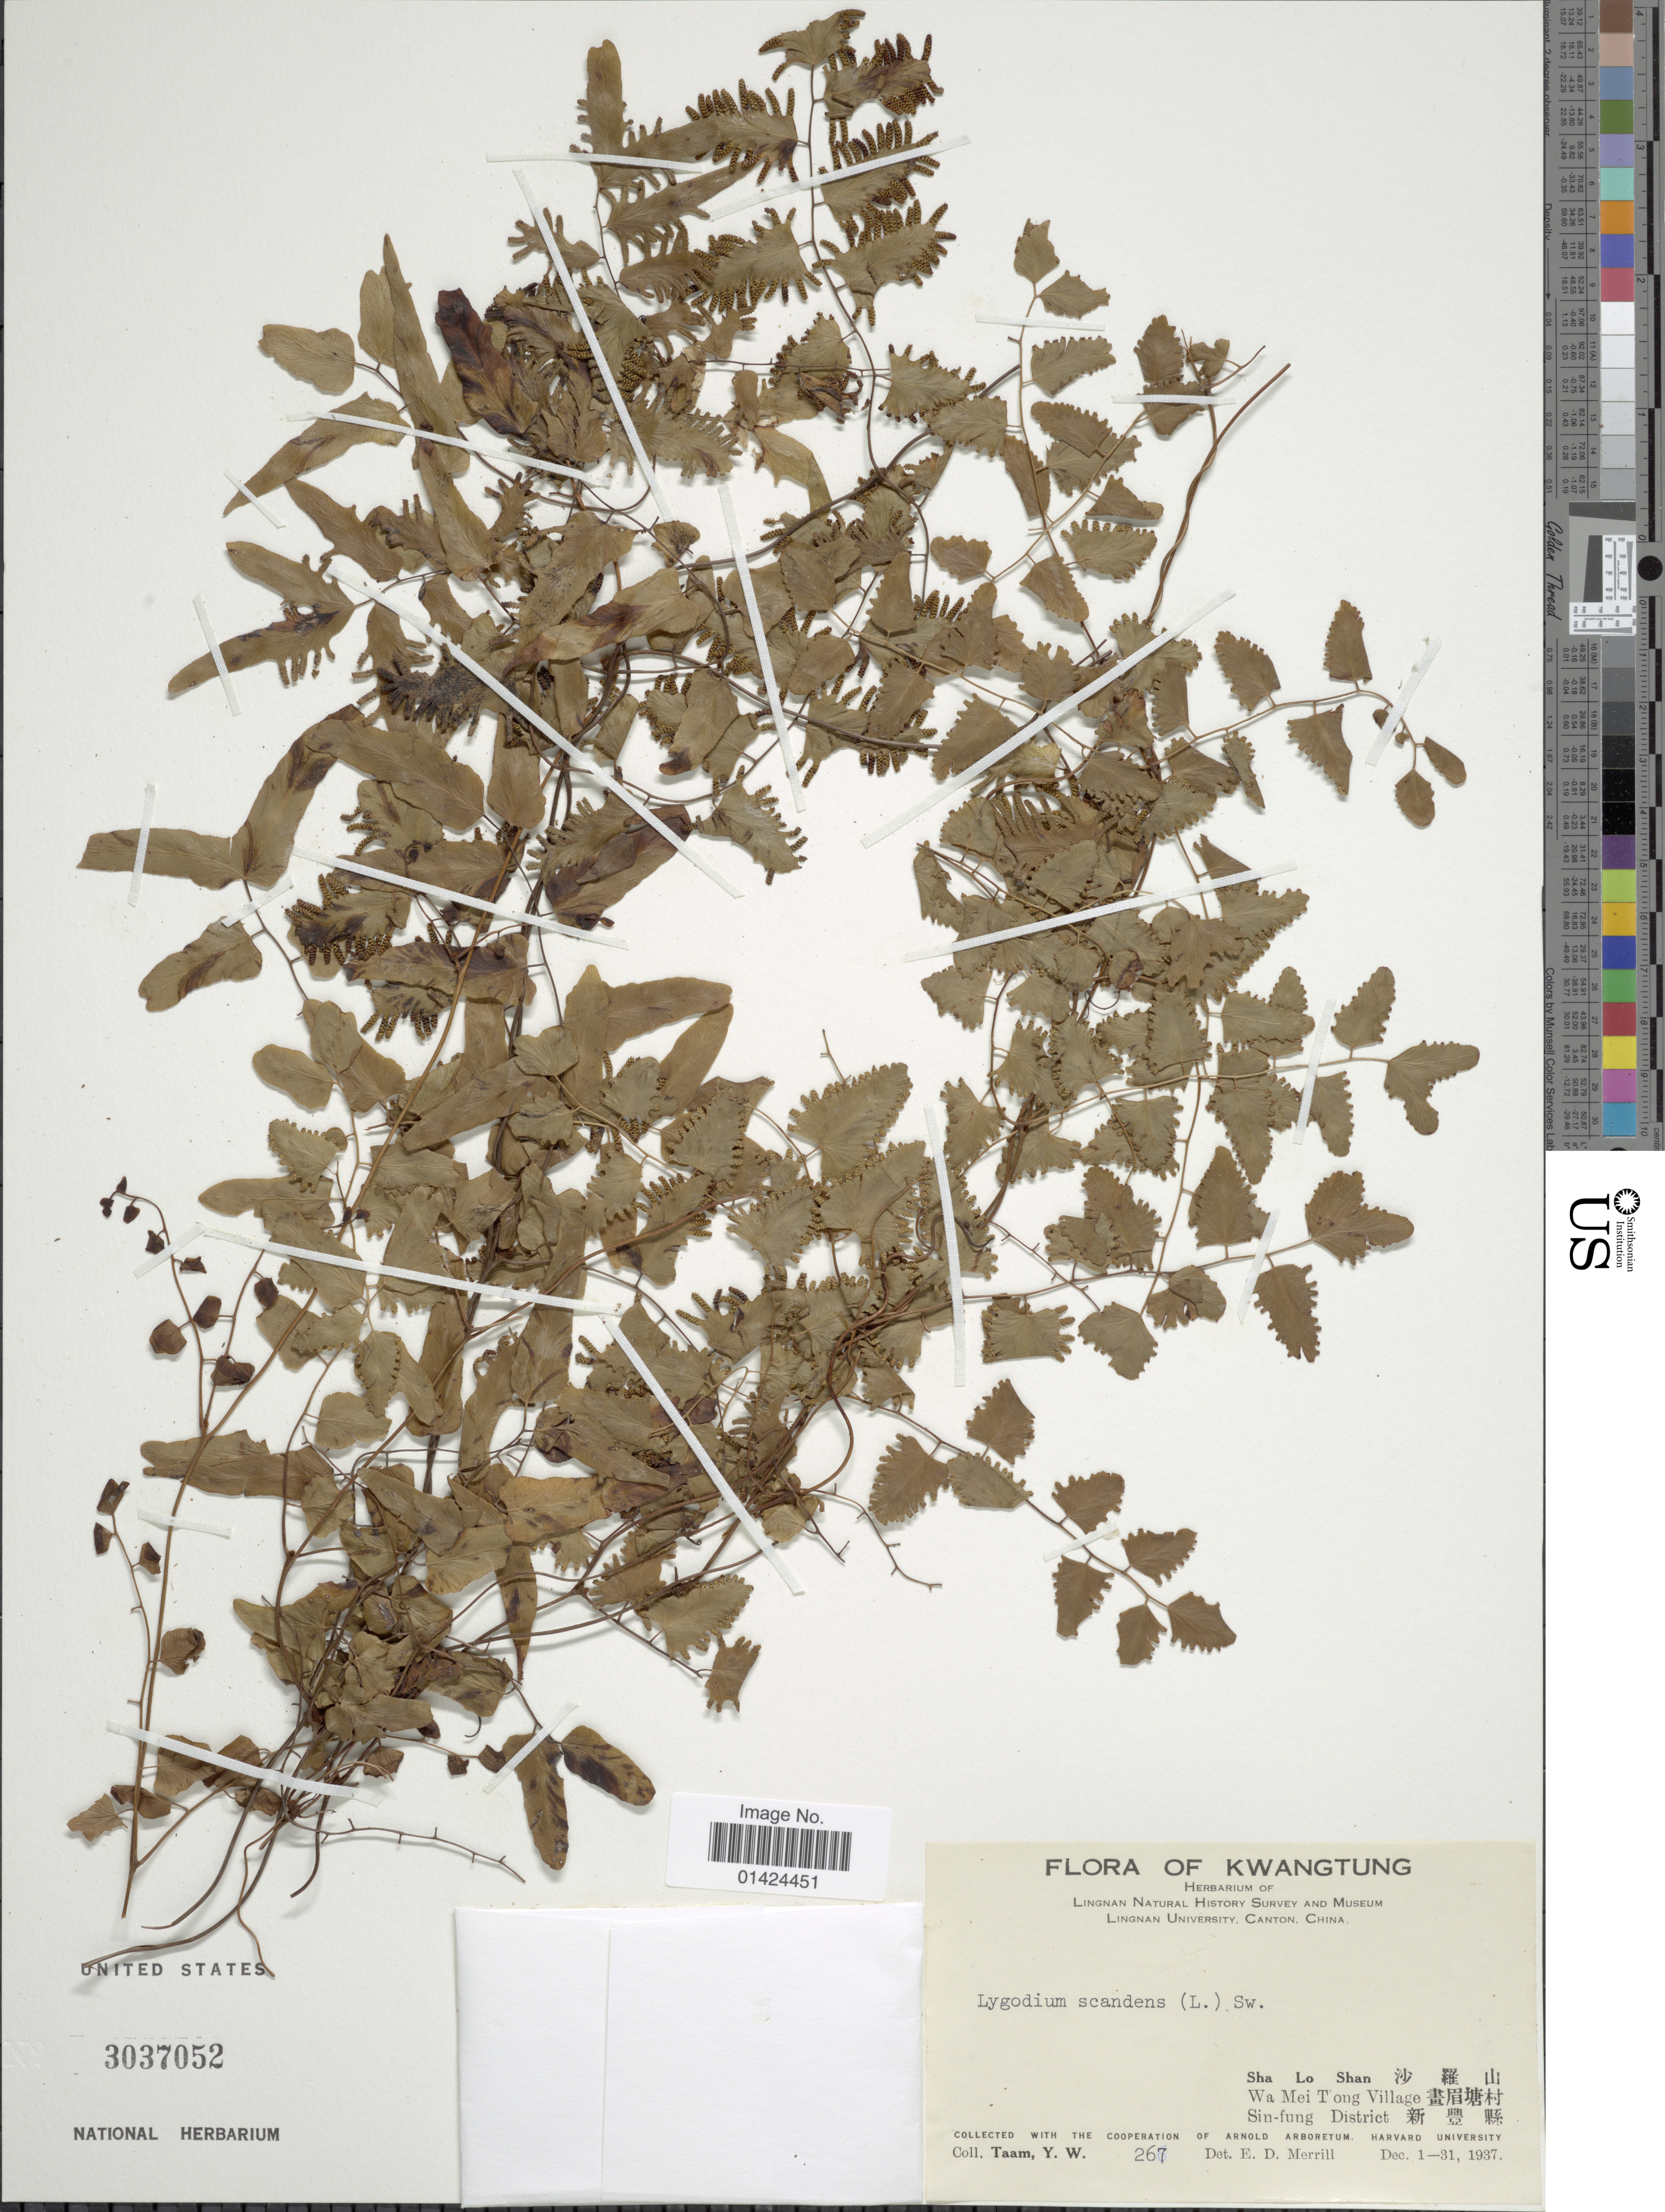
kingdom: Plantae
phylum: Tracheophyta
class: Polypodiopsida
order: Schizaeales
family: Lygodiaceae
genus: Lygodium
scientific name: Lygodium microphyllum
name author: (Cav.) R. Br.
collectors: Y. W. Taam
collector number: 267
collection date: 1937-12-01/1937-12-31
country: China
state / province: Guangdong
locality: Kwangtung. Sha Lo Shan. Wa Mei Tong Village. Sin-fung District.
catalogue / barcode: US 3037052